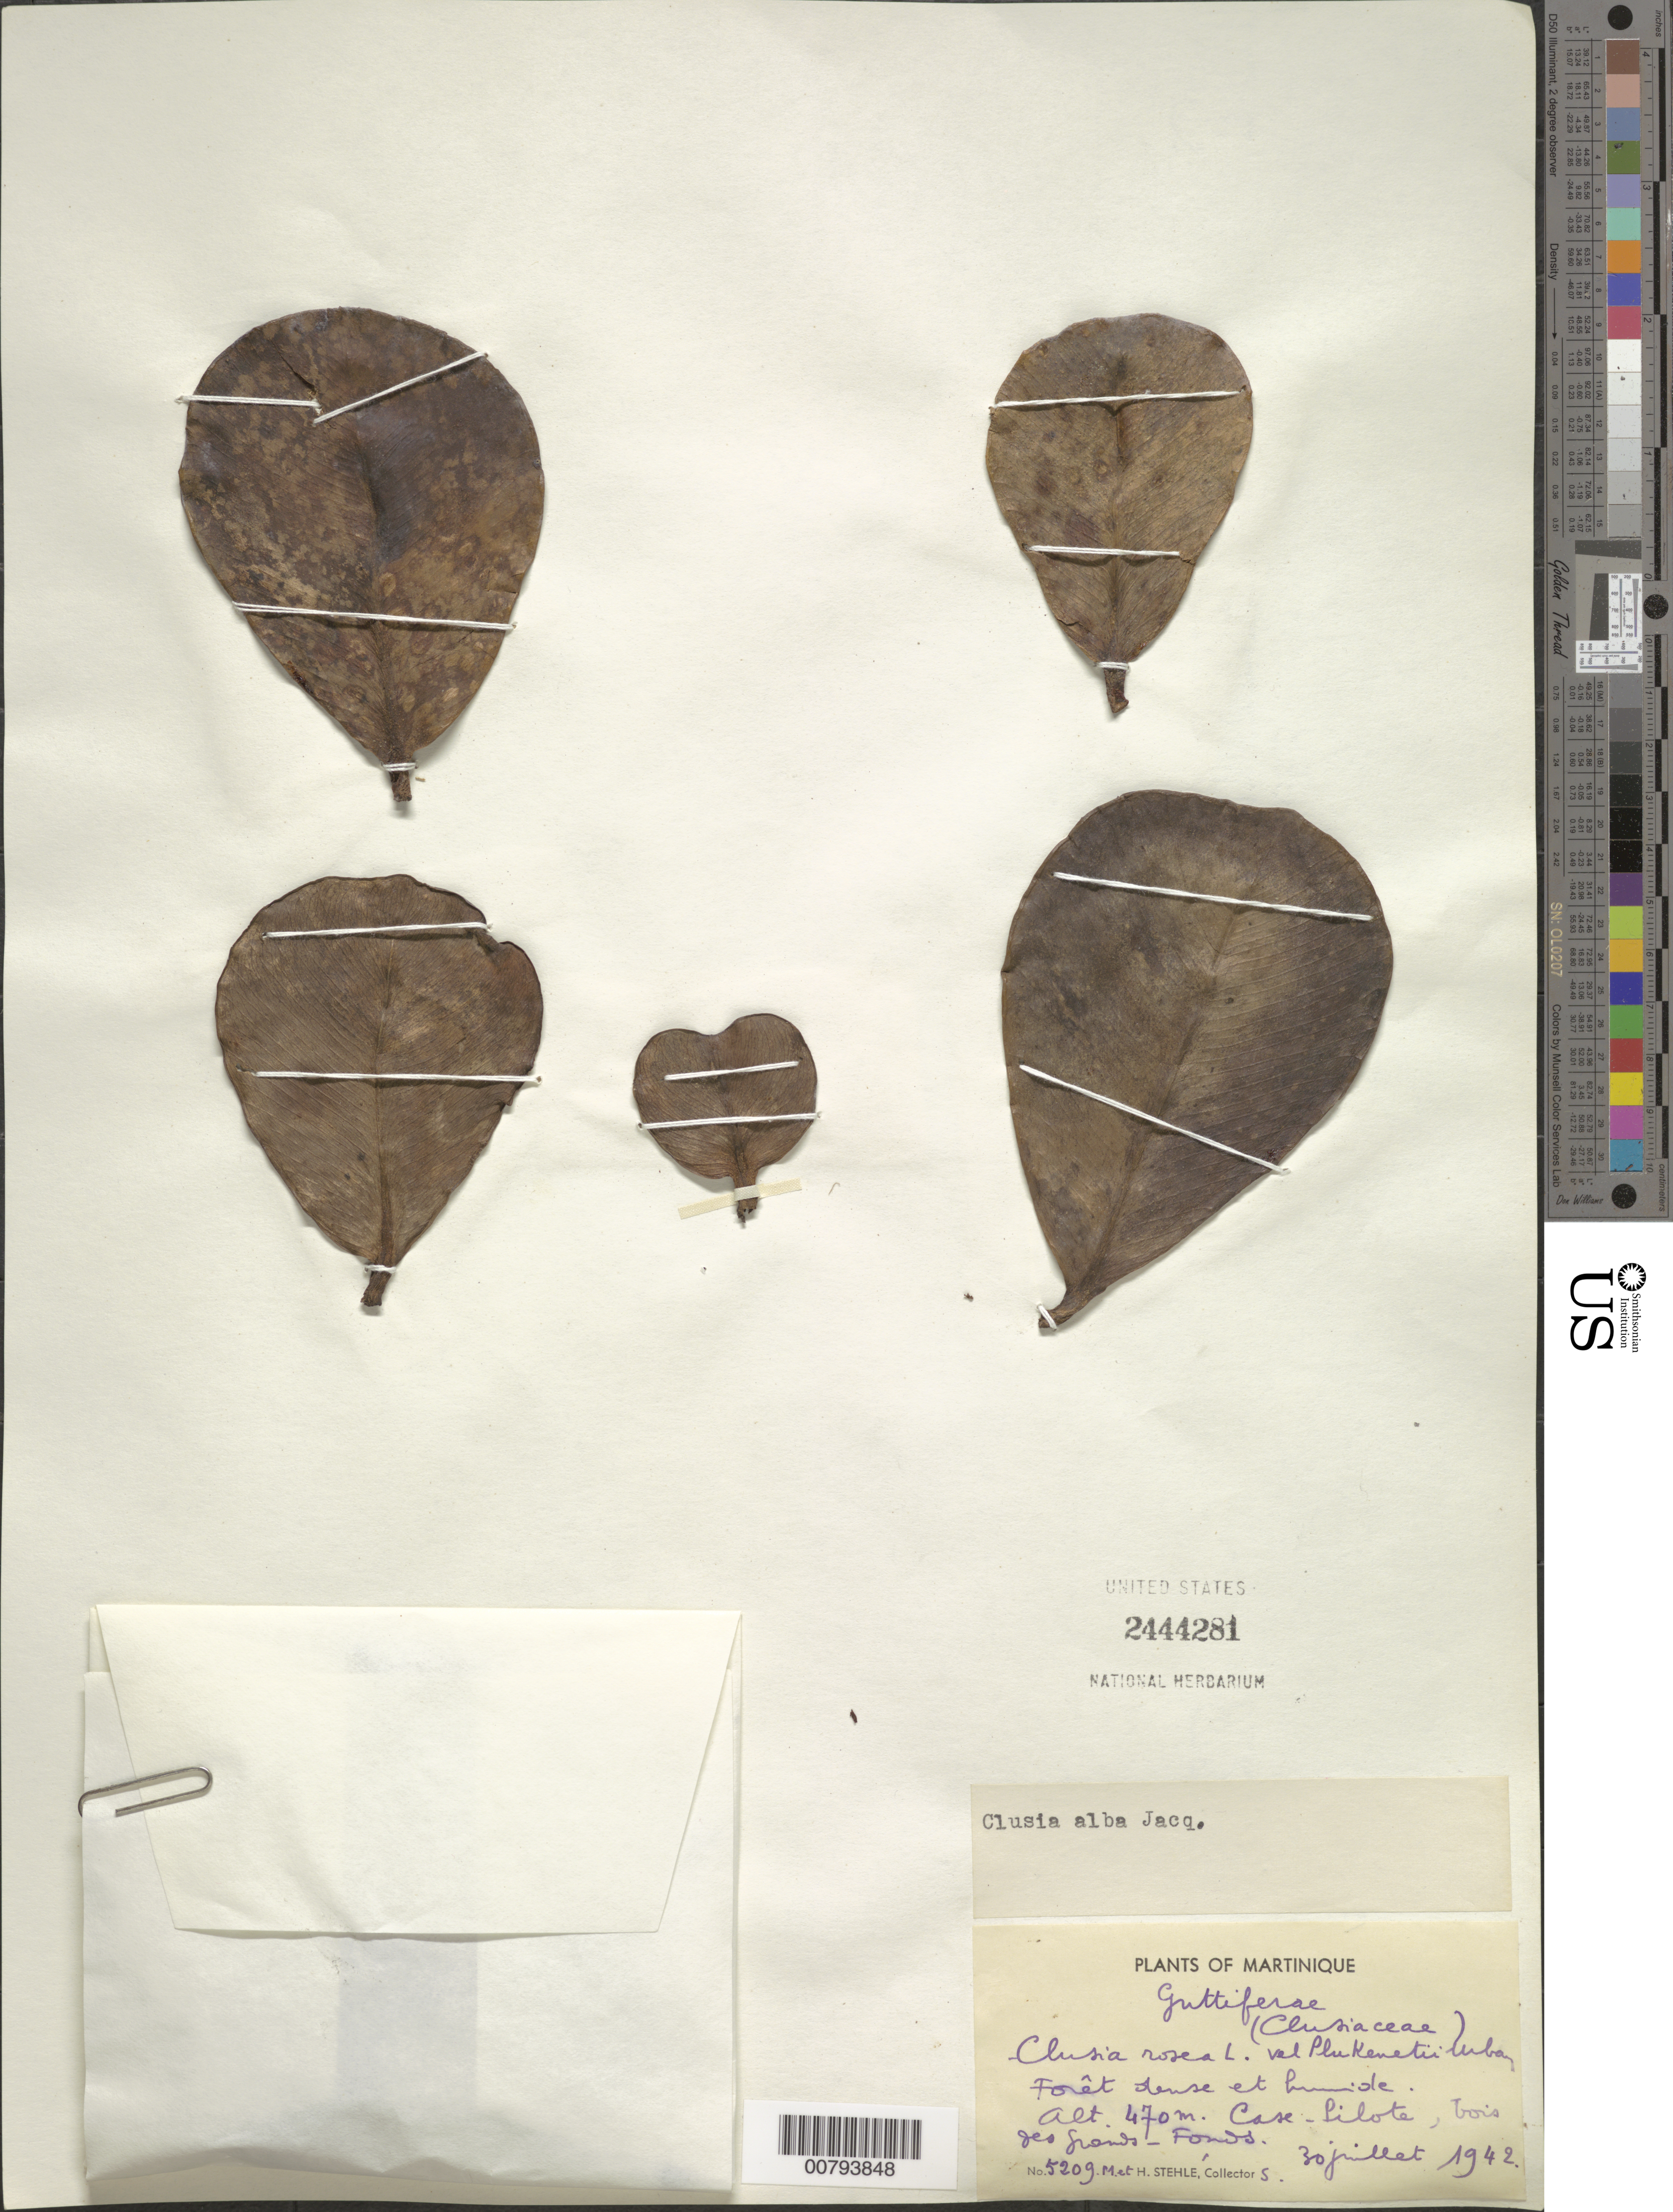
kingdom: Plantae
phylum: Tracheophyta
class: Magnoliopsida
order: Malpighiales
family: Clusiaceae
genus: Clusia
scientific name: Clusia major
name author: L.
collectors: M. Stehlé & H. Stehlé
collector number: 5209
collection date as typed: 30 Jul 1942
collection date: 1942-07-30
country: Martinique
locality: Casse-Silote, bois des Grands-Fonds (sp?)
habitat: Rainforest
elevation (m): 470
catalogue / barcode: US 2444281